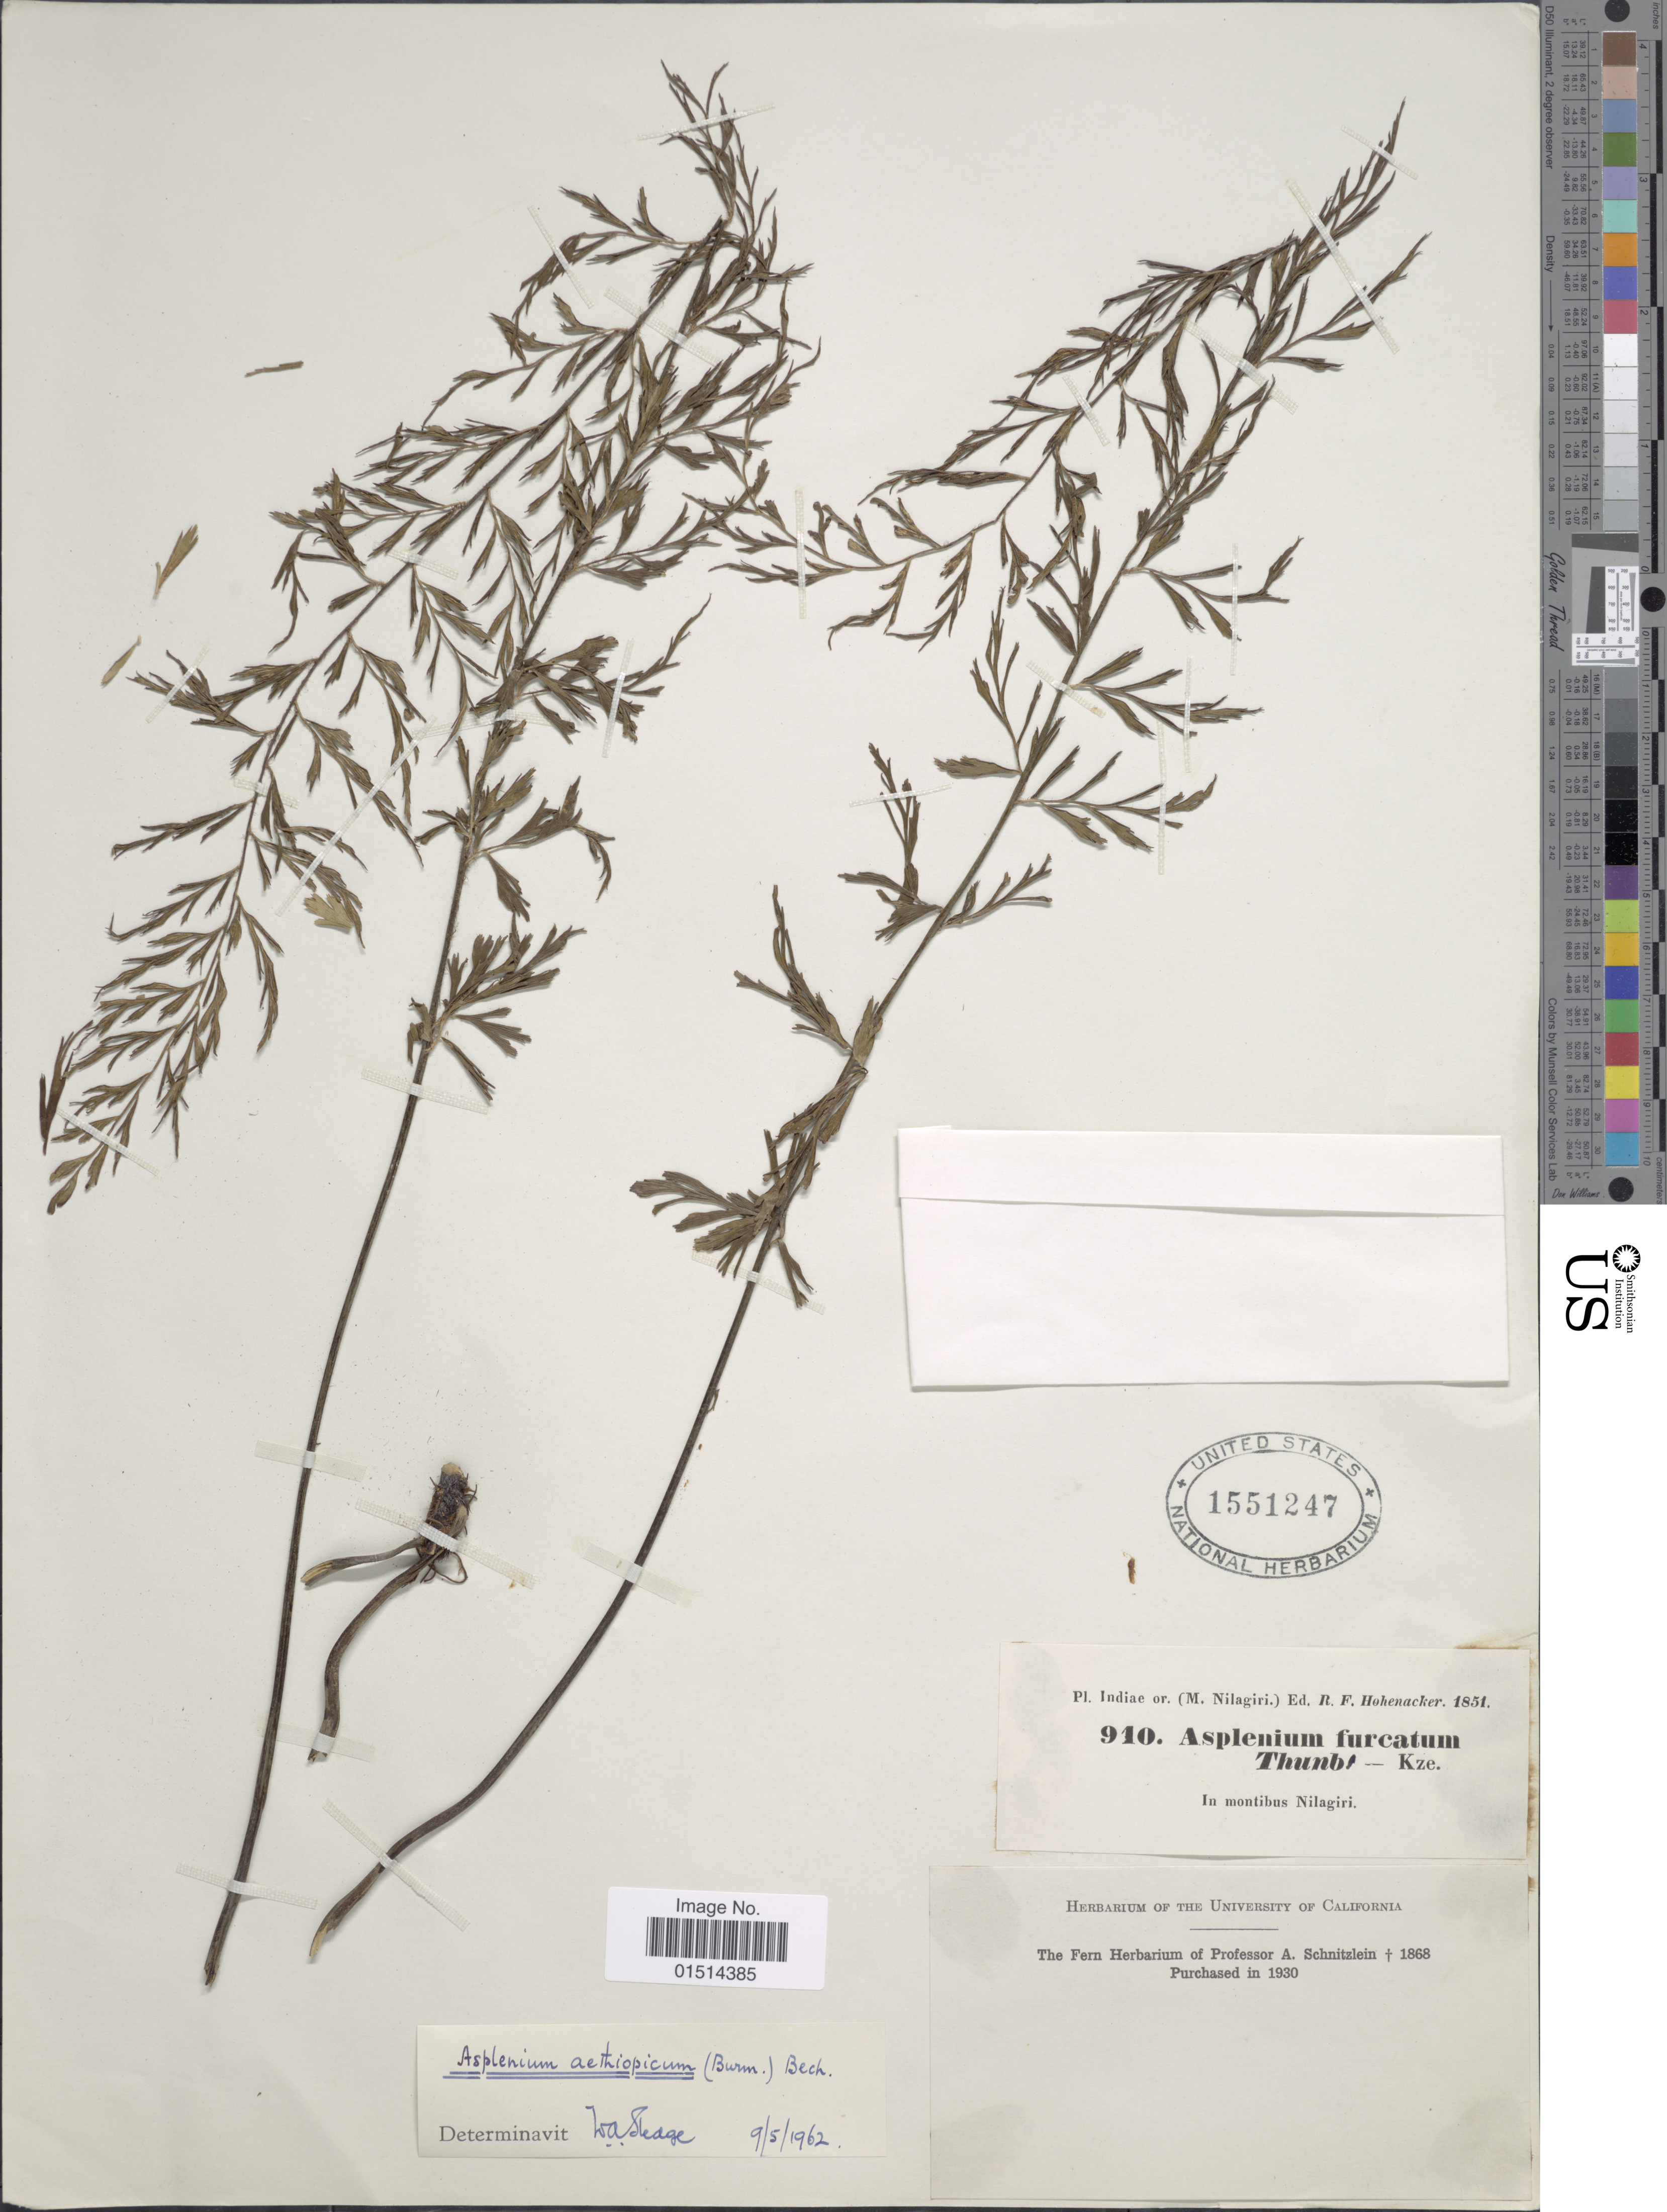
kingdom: Plantae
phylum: Tracheophyta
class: Polypodiopsida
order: Polypodiales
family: Aspleniaceae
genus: Asplenium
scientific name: Asplenium aethiopicum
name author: (Burm. f.) Bech.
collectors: R. F. Hohenacker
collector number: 910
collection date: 1930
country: India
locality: In montibus Nilagiri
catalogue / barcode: US 1551247